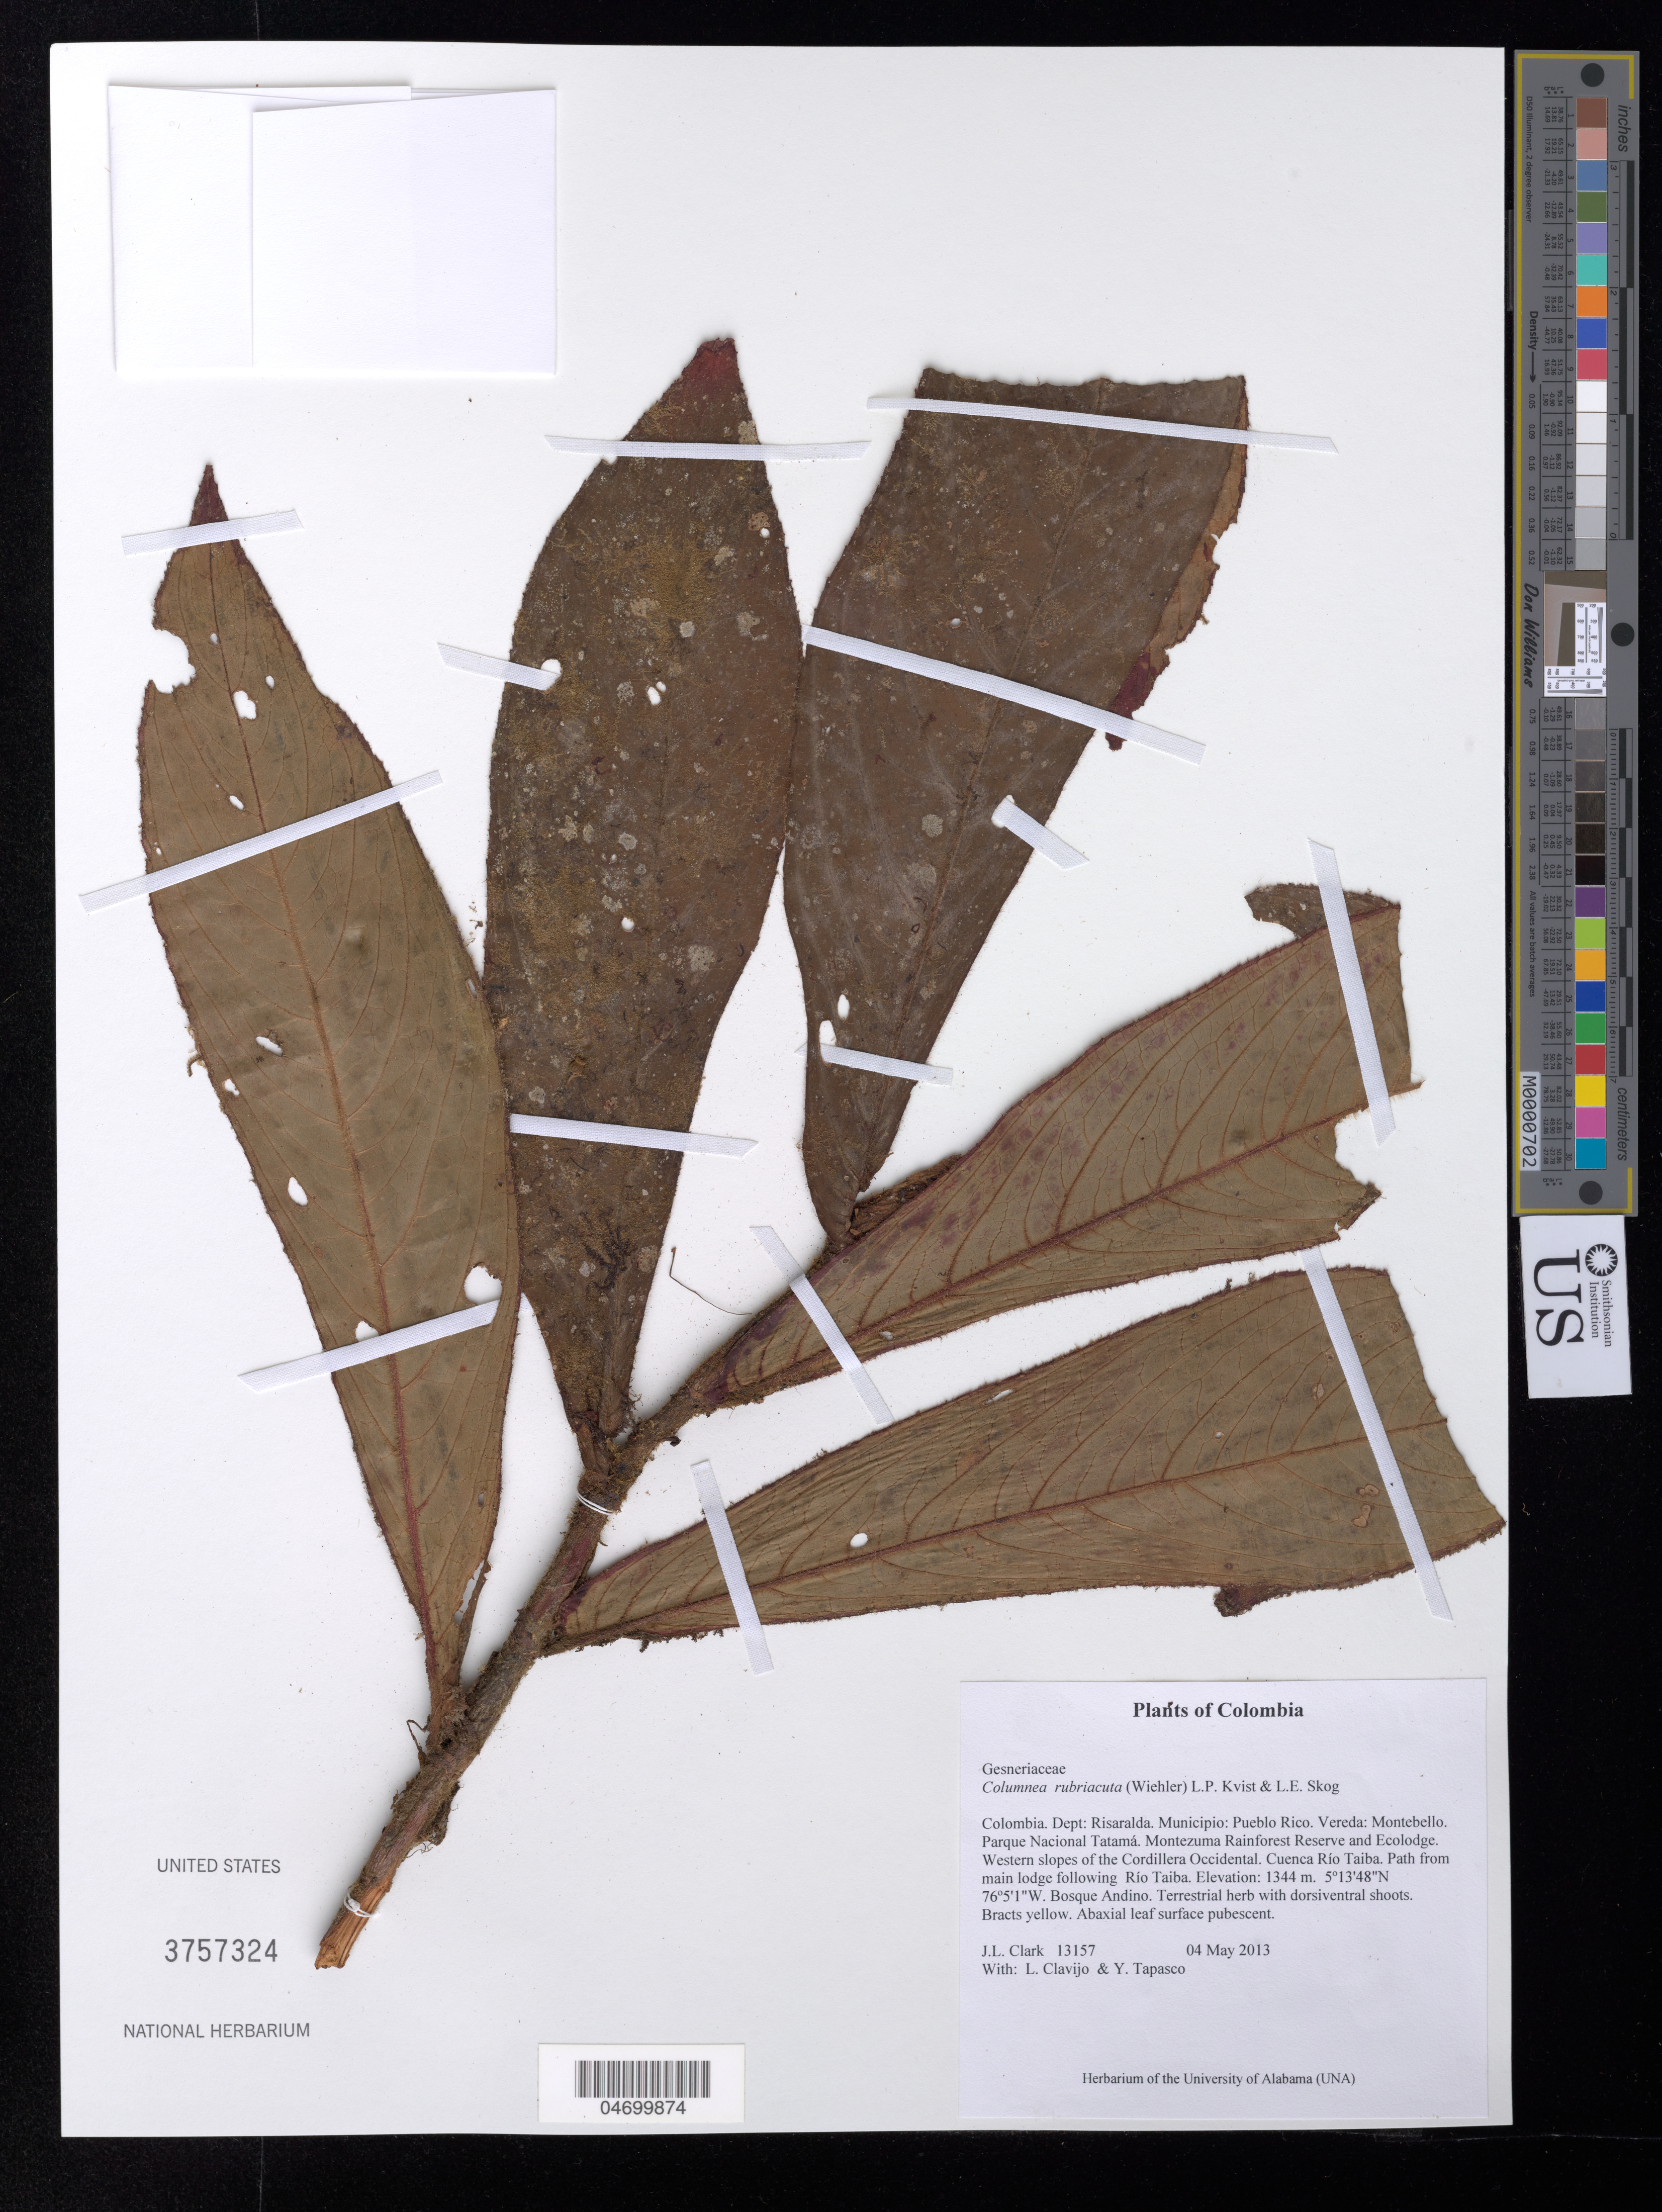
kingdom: Plantae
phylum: Tracheophyta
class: Magnoliopsida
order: Lamiales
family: Gesneriaceae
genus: Columnea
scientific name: Columnea rubriacuta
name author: (Wiehler) L.P. Kvist & L.E. Skog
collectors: J. L. Clark, L. Clavijo & K. Holsten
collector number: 13157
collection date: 2013-05-04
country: Colombia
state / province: Risaralda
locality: Dept: Risaralda. Municipio: Pueblo Rico. Vereda: Montebello. Parque Nacional Tatamá. Montezuma Rainforest Reserve and Ecolodge. Western slopes of the Cordillera Occidental. Cuenca Río Taiba. Path from main lodge following Río Taiba.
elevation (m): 1344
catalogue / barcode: US 3757324